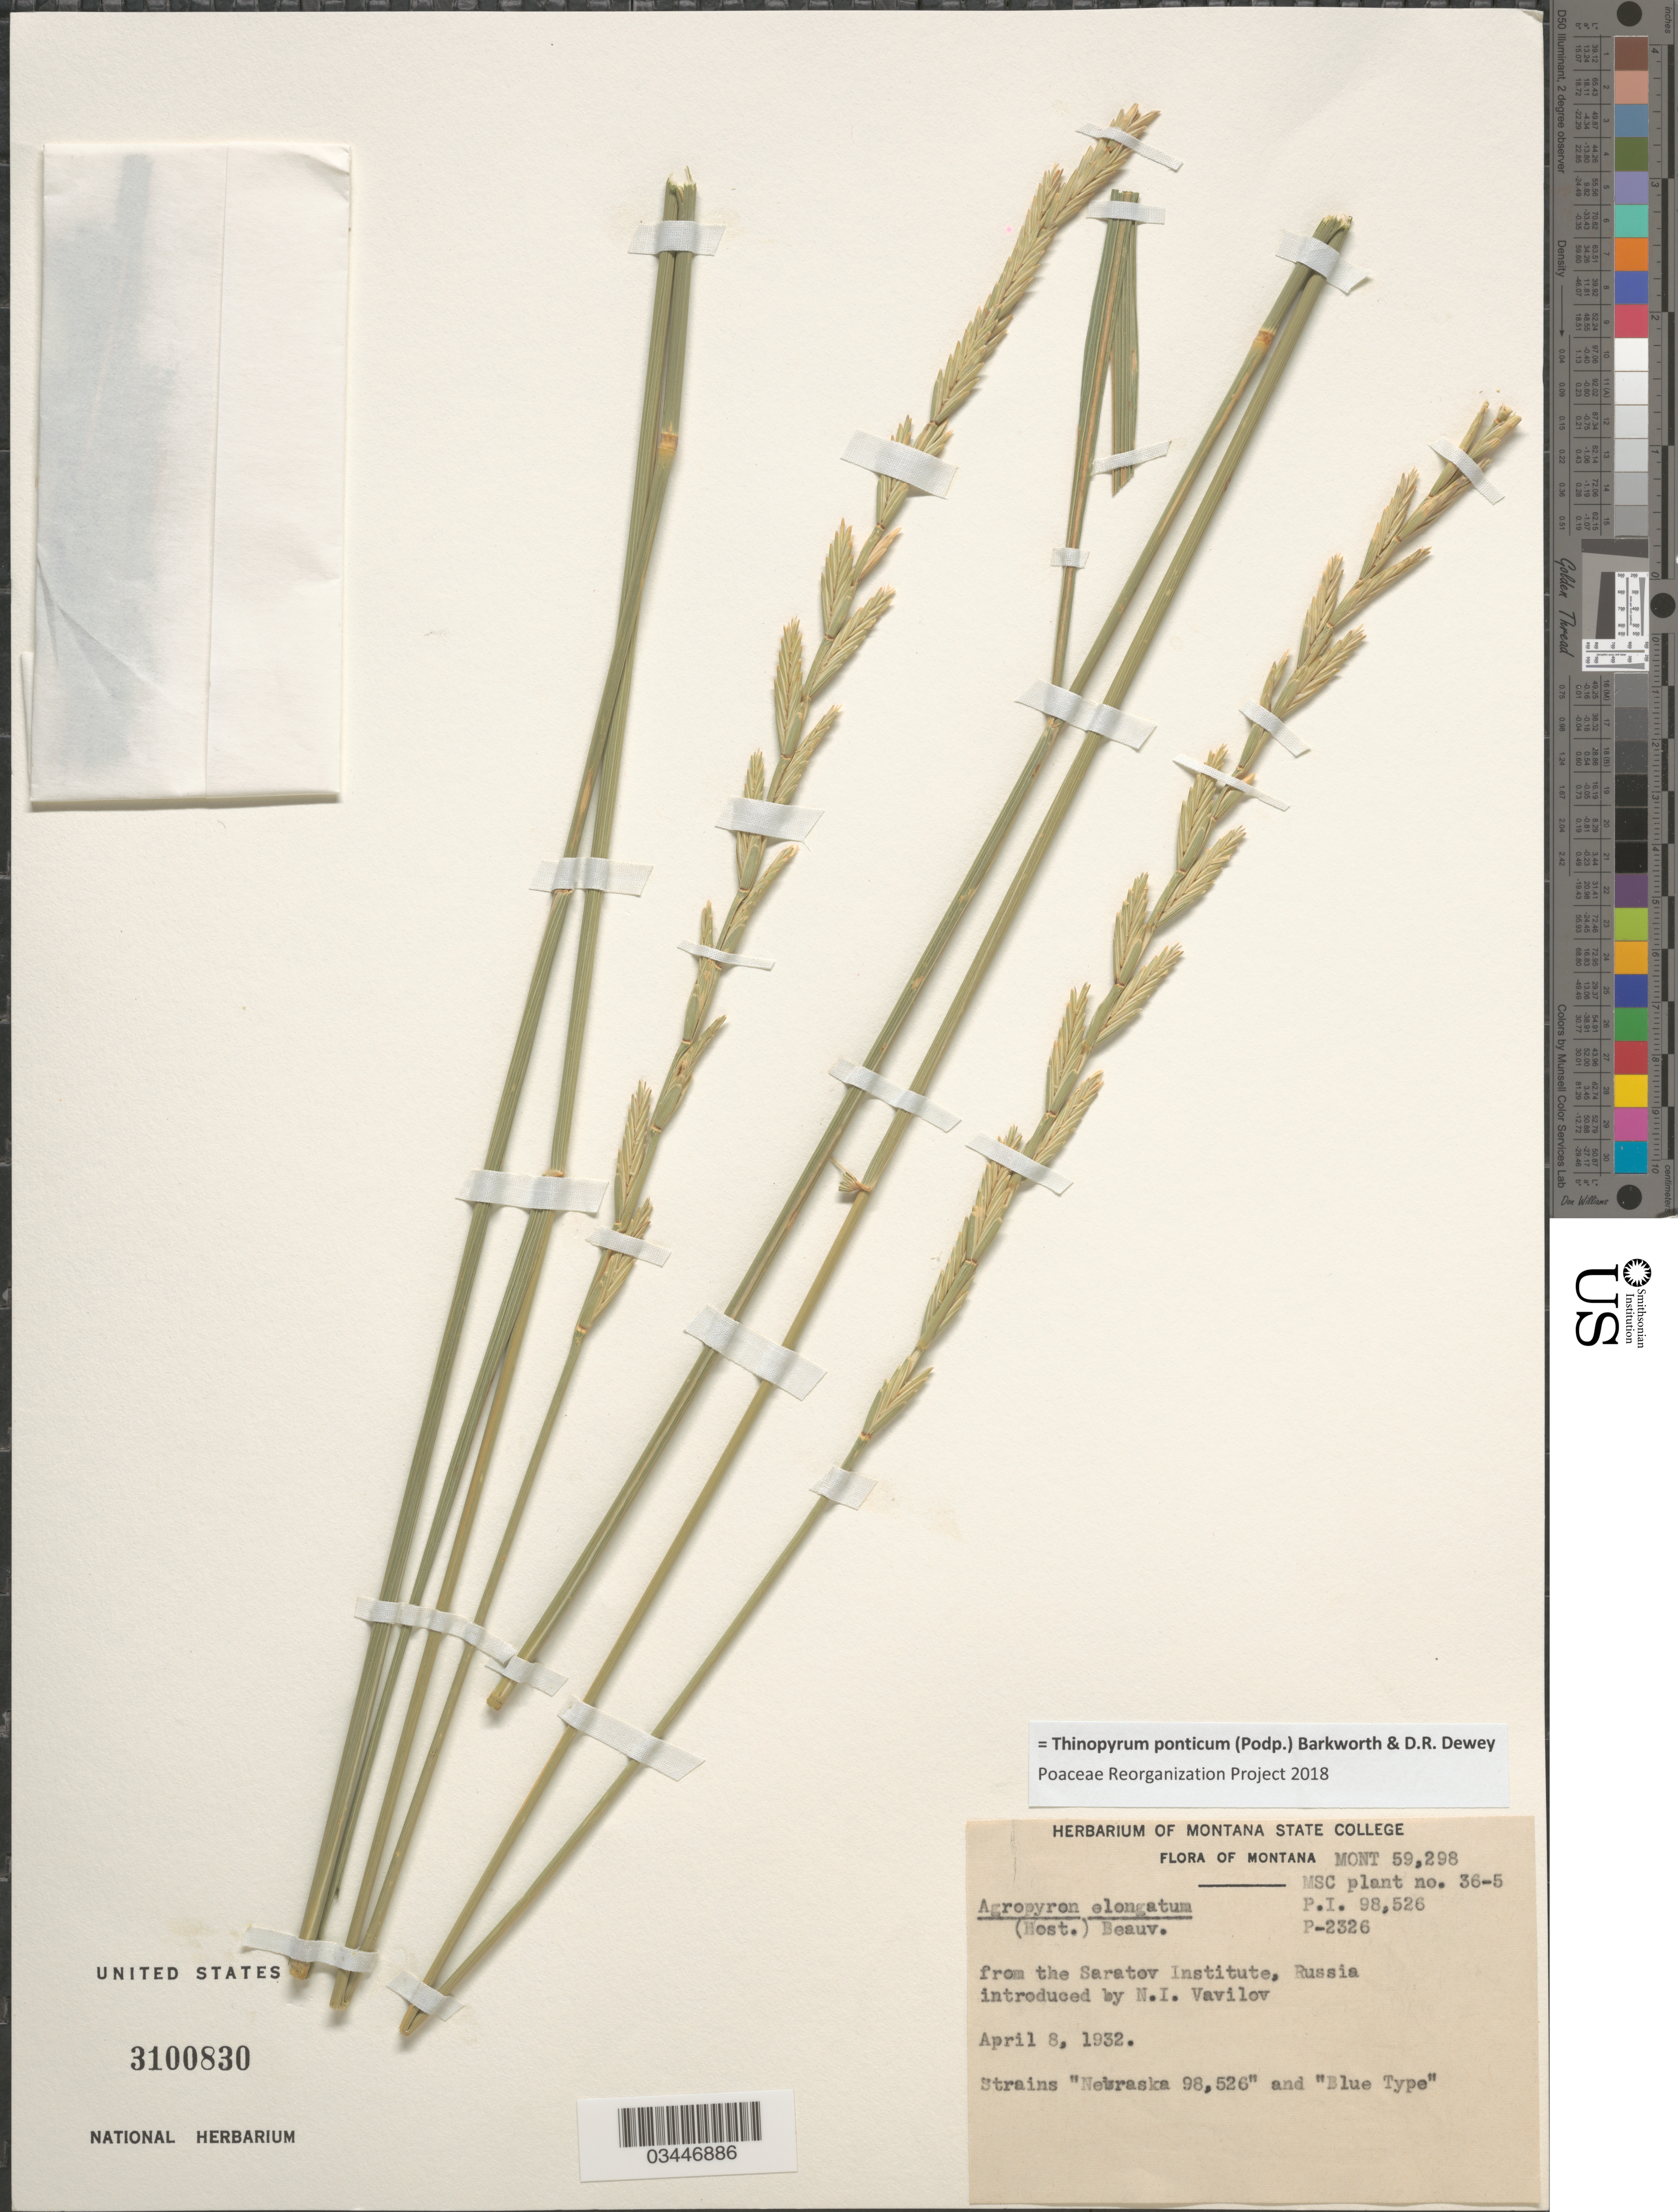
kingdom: Plantae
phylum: Tracheophyta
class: Liliopsida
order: Poales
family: Poaceae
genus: Thinopyrum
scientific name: Thinopyrum ponticum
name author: (Podp.) Barkworth & Dewey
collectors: ex herb. Montana State College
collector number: Mont 59298/36-5/PI 98526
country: United States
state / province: Montana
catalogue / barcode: US 3100830